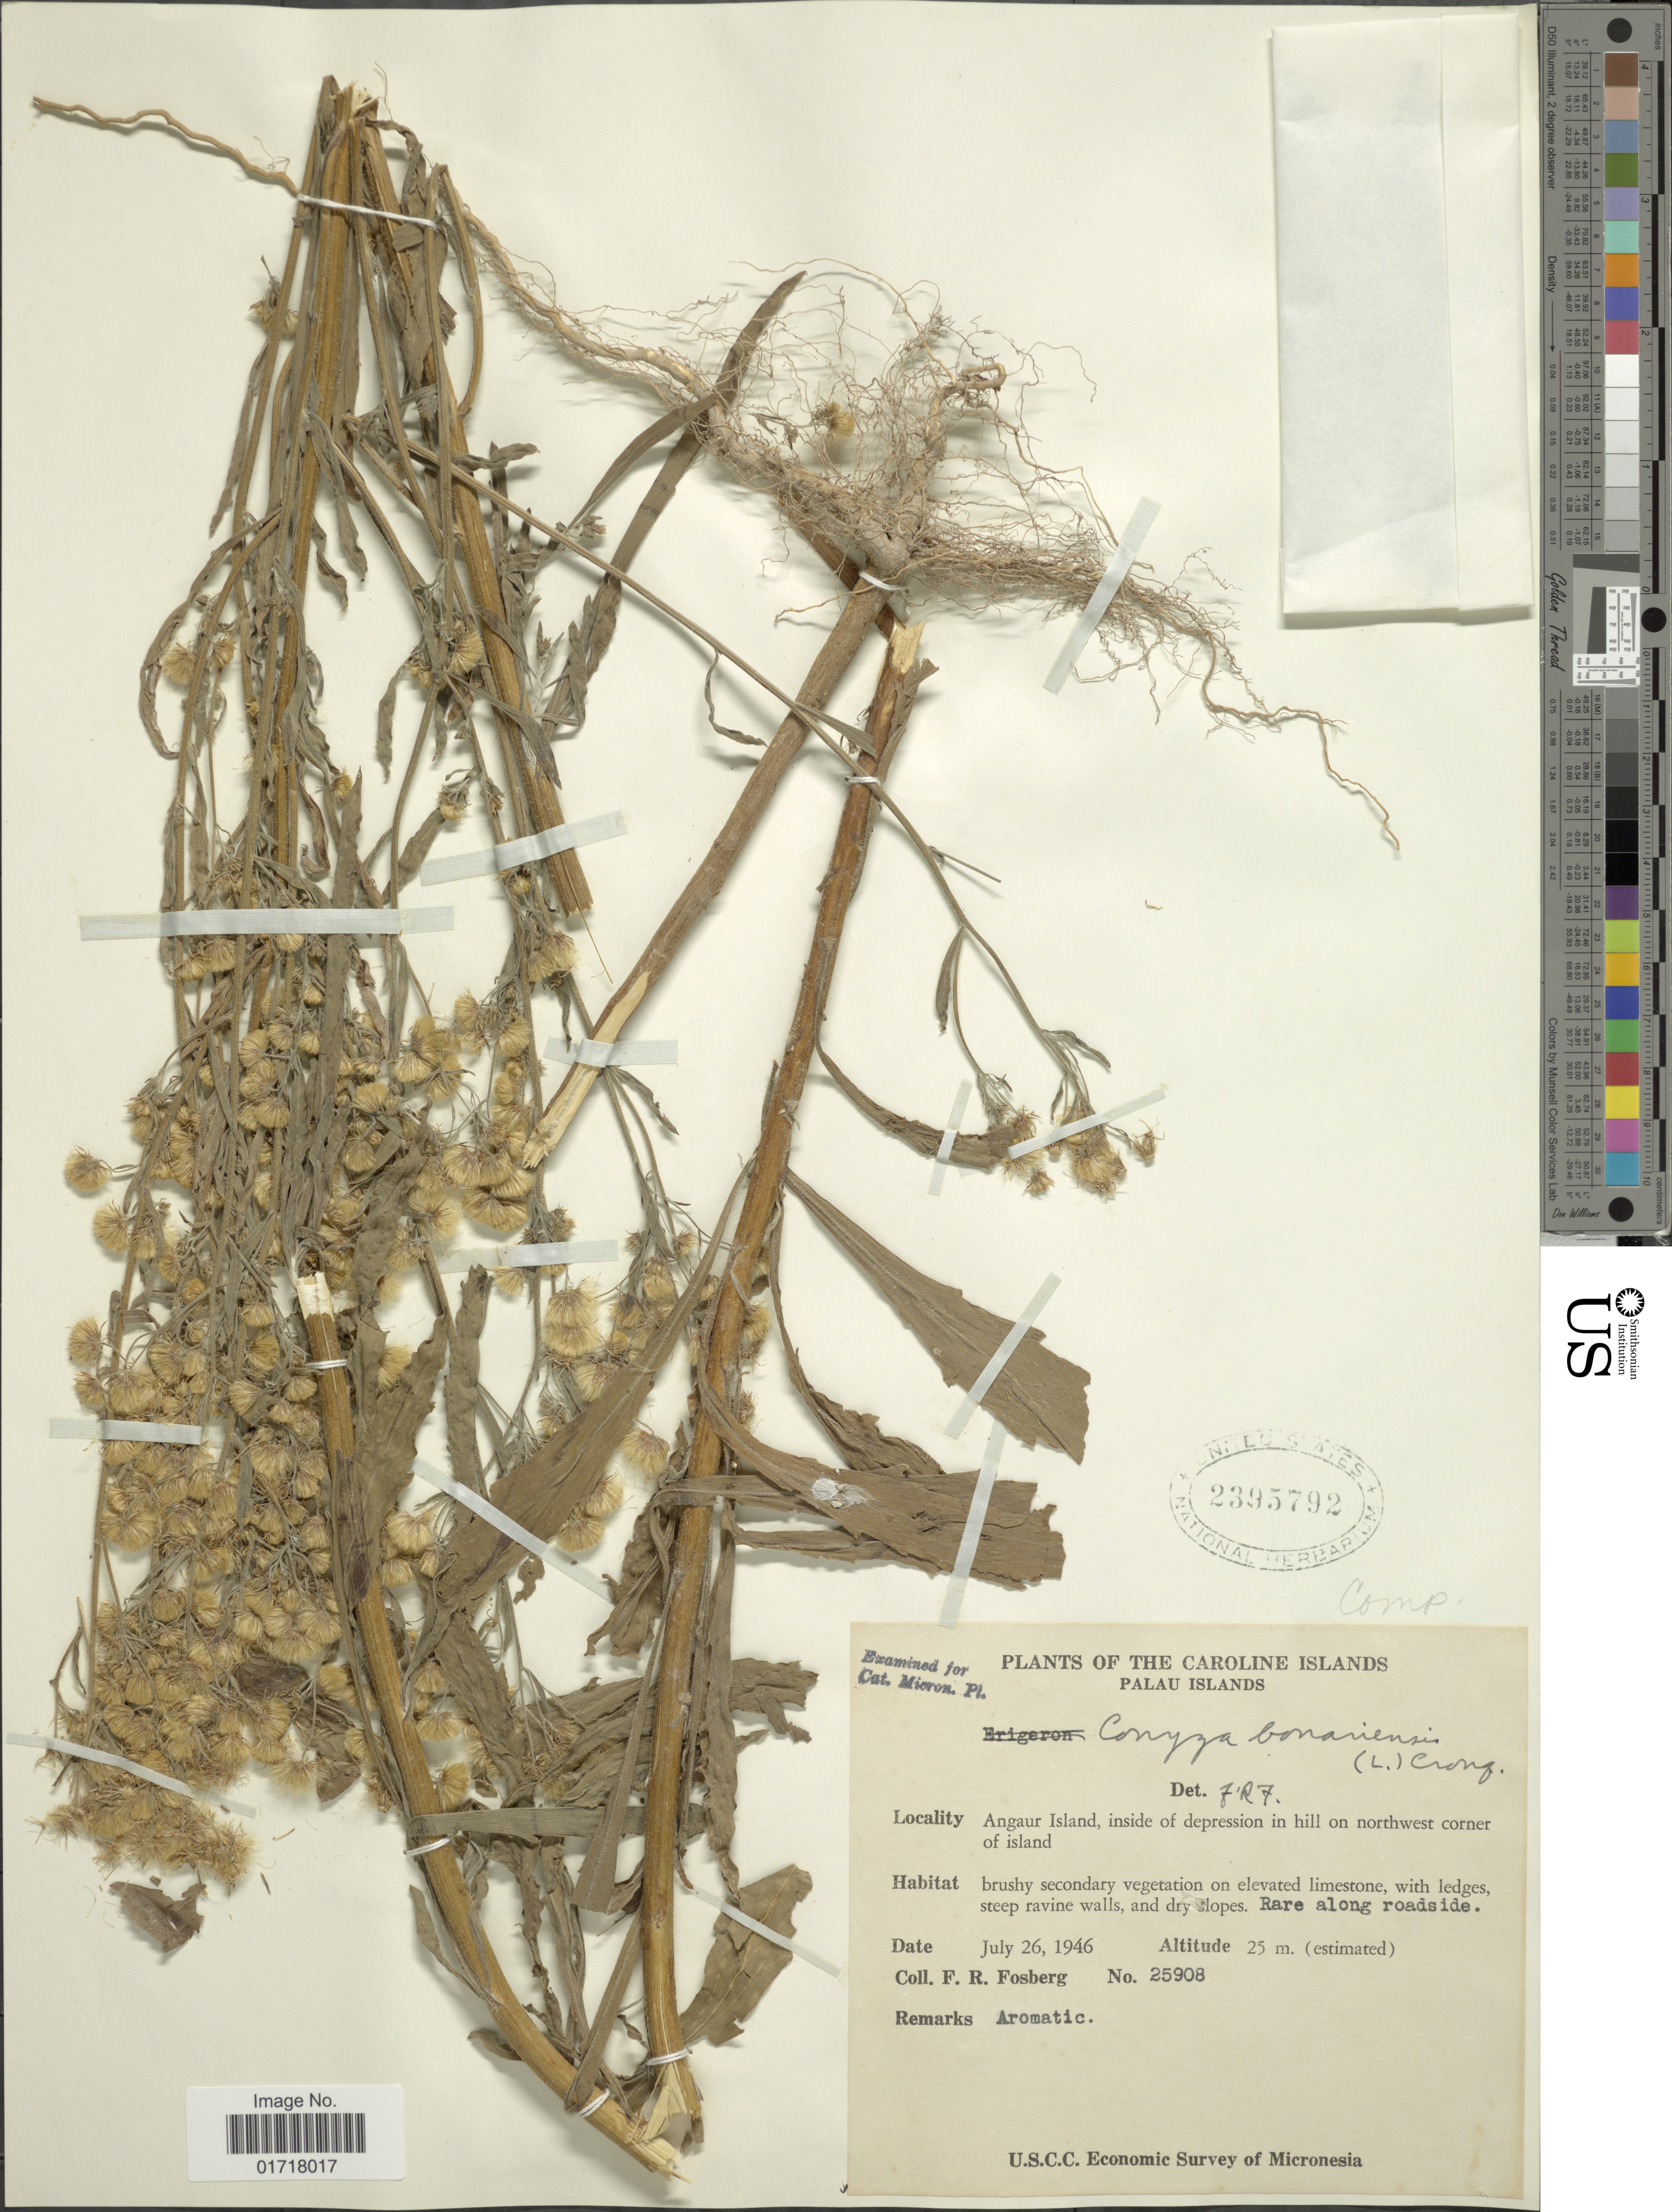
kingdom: Plantae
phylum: Tracheophyta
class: Magnoliopsida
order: Asterales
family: Asteraceae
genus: Erigeron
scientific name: Erigeron bonariensis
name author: L.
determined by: Wagner, W. L., (BOT), Smithsonian Institution - National Museum of Natural History (UNITED STATES)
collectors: F. R. Fosberg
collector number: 25908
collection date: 1946-07-26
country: Palau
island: Ngeaur [Angaur]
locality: Angaur Island, inside of depression in hill on northwest corner of Island, Rare along roadside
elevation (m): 25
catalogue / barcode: US 2395792